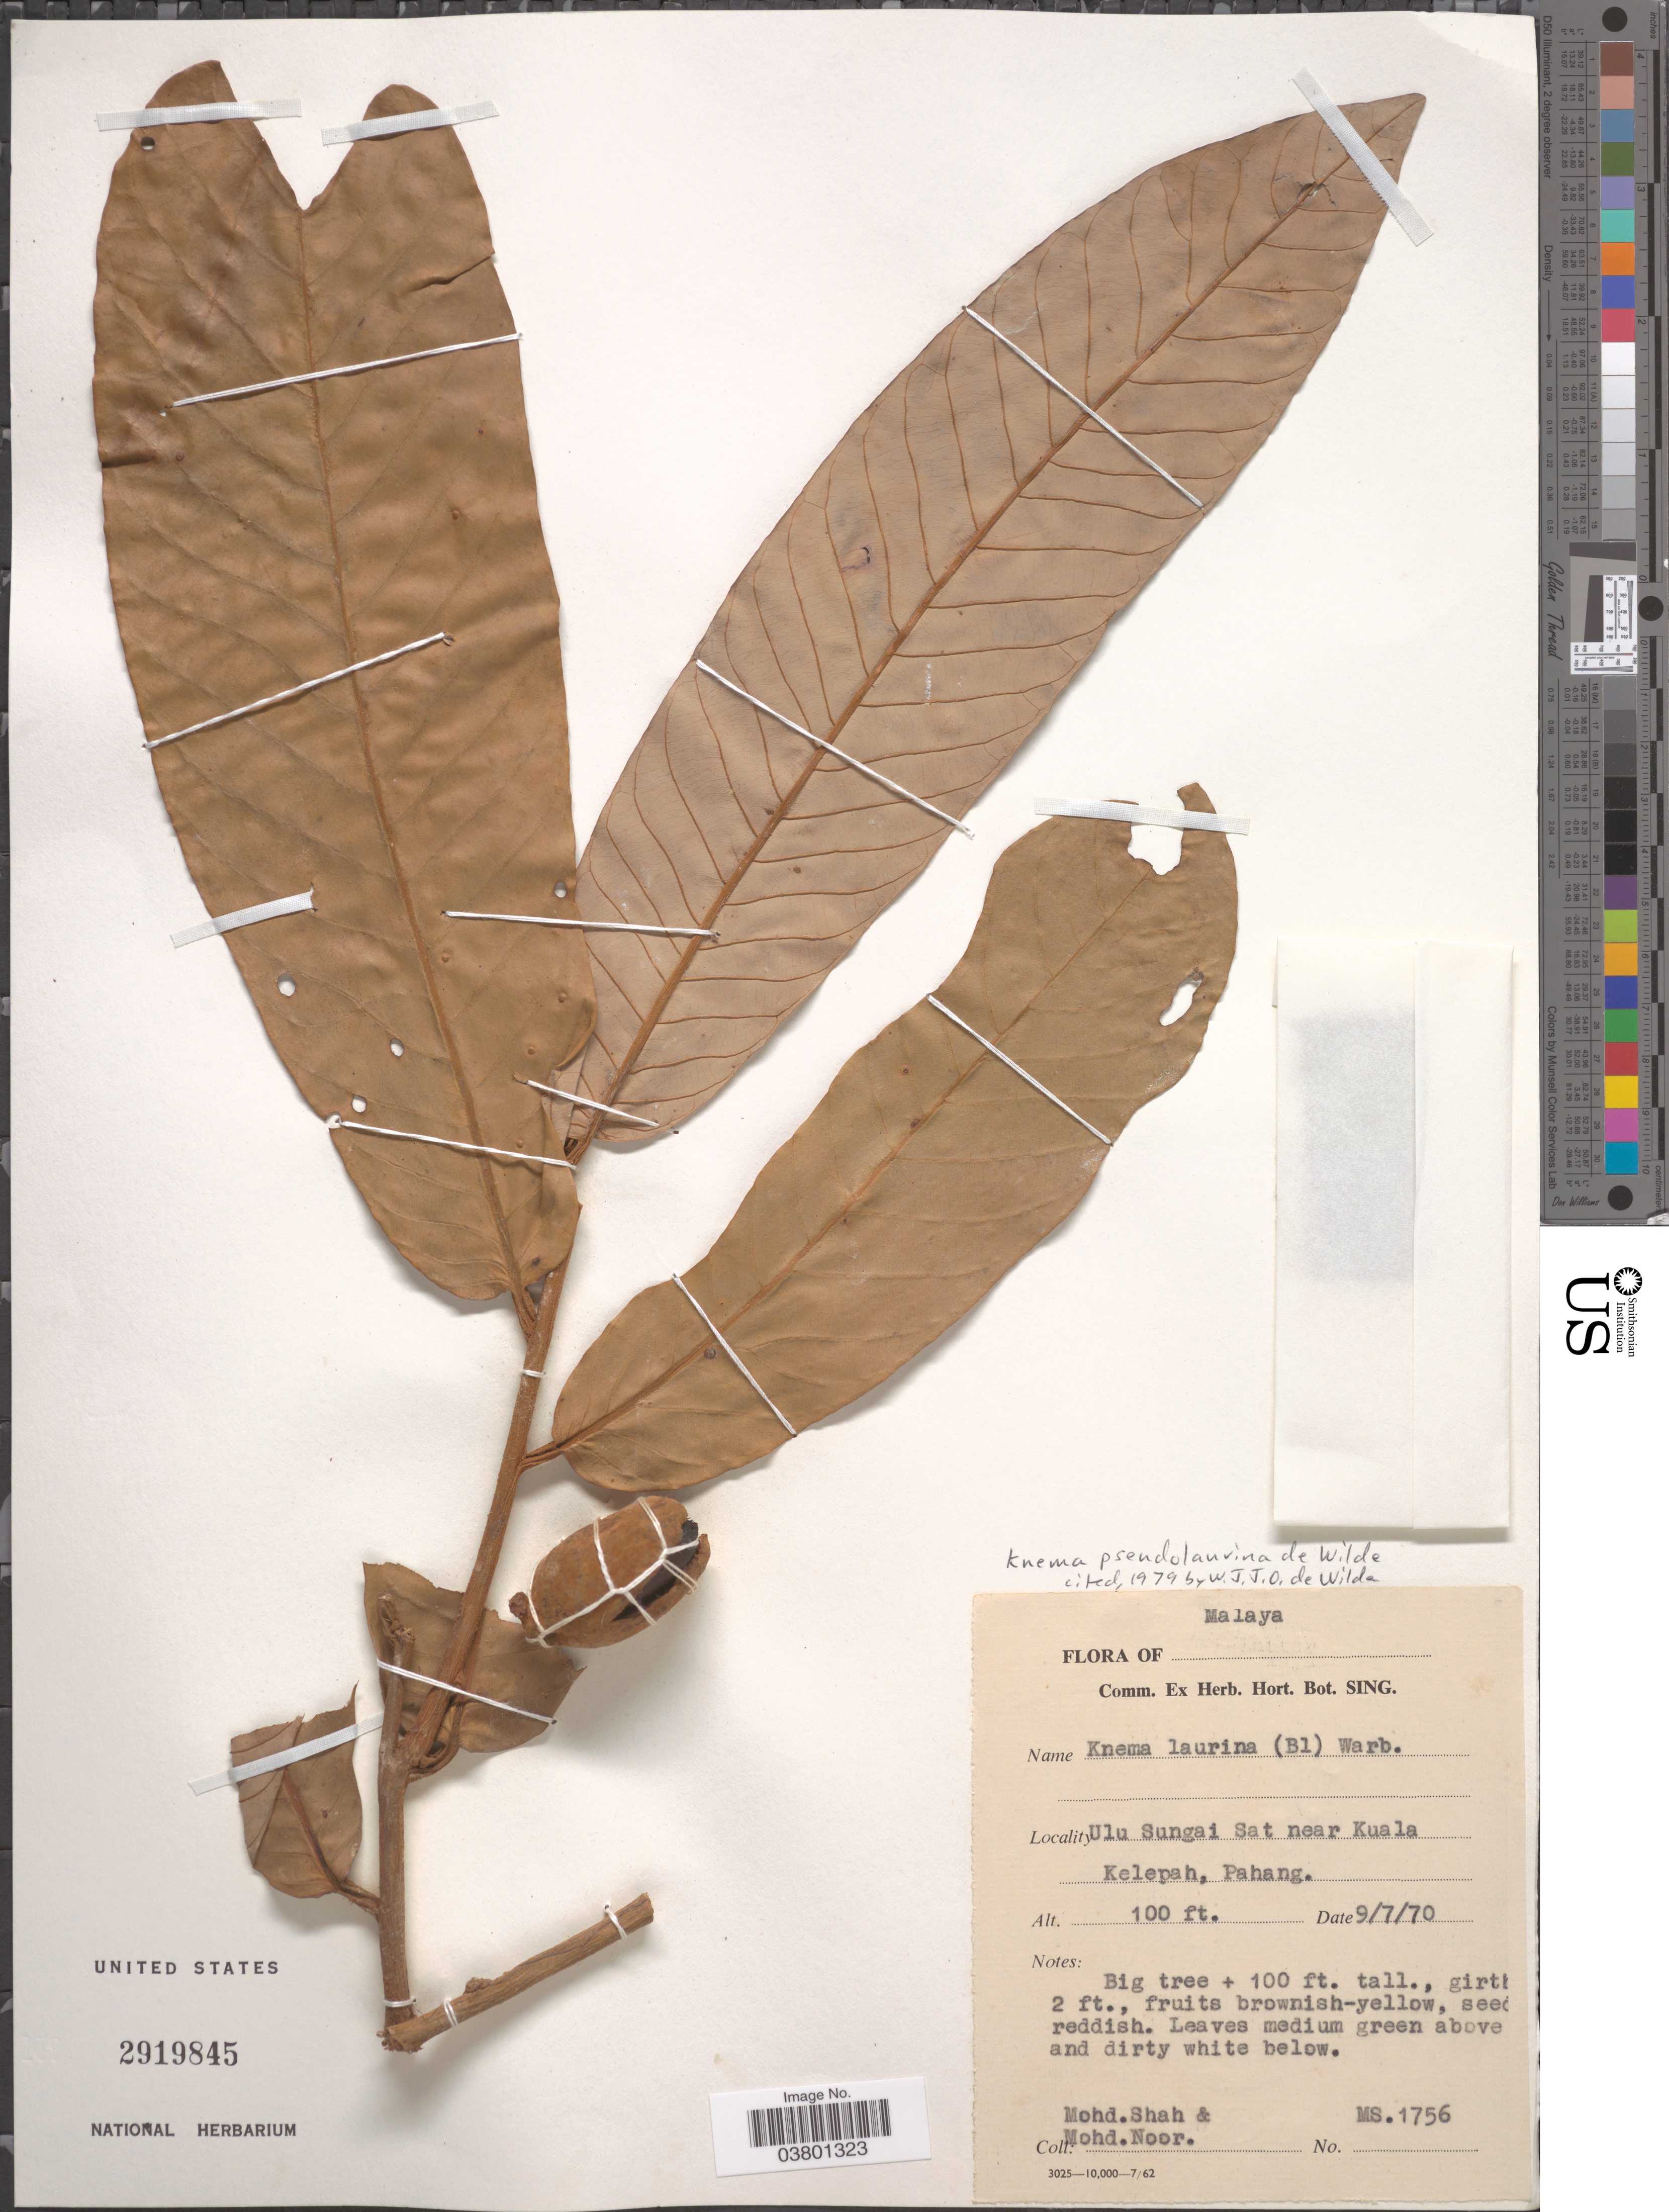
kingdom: Plantae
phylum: Tracheophyta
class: Magnoliopsida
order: Magnoliales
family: Myristicaceae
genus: Knema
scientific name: Knema pseudolaurina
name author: W.J. de Wilde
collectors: M. Shah & M. Noor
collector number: MS1756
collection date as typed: Transcribed d/m/y: 9/7/70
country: Malaysia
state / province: Pahang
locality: Malaya. Ulu Sungai Sat near Kuala Kelepah.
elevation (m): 30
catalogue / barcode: US 2919845